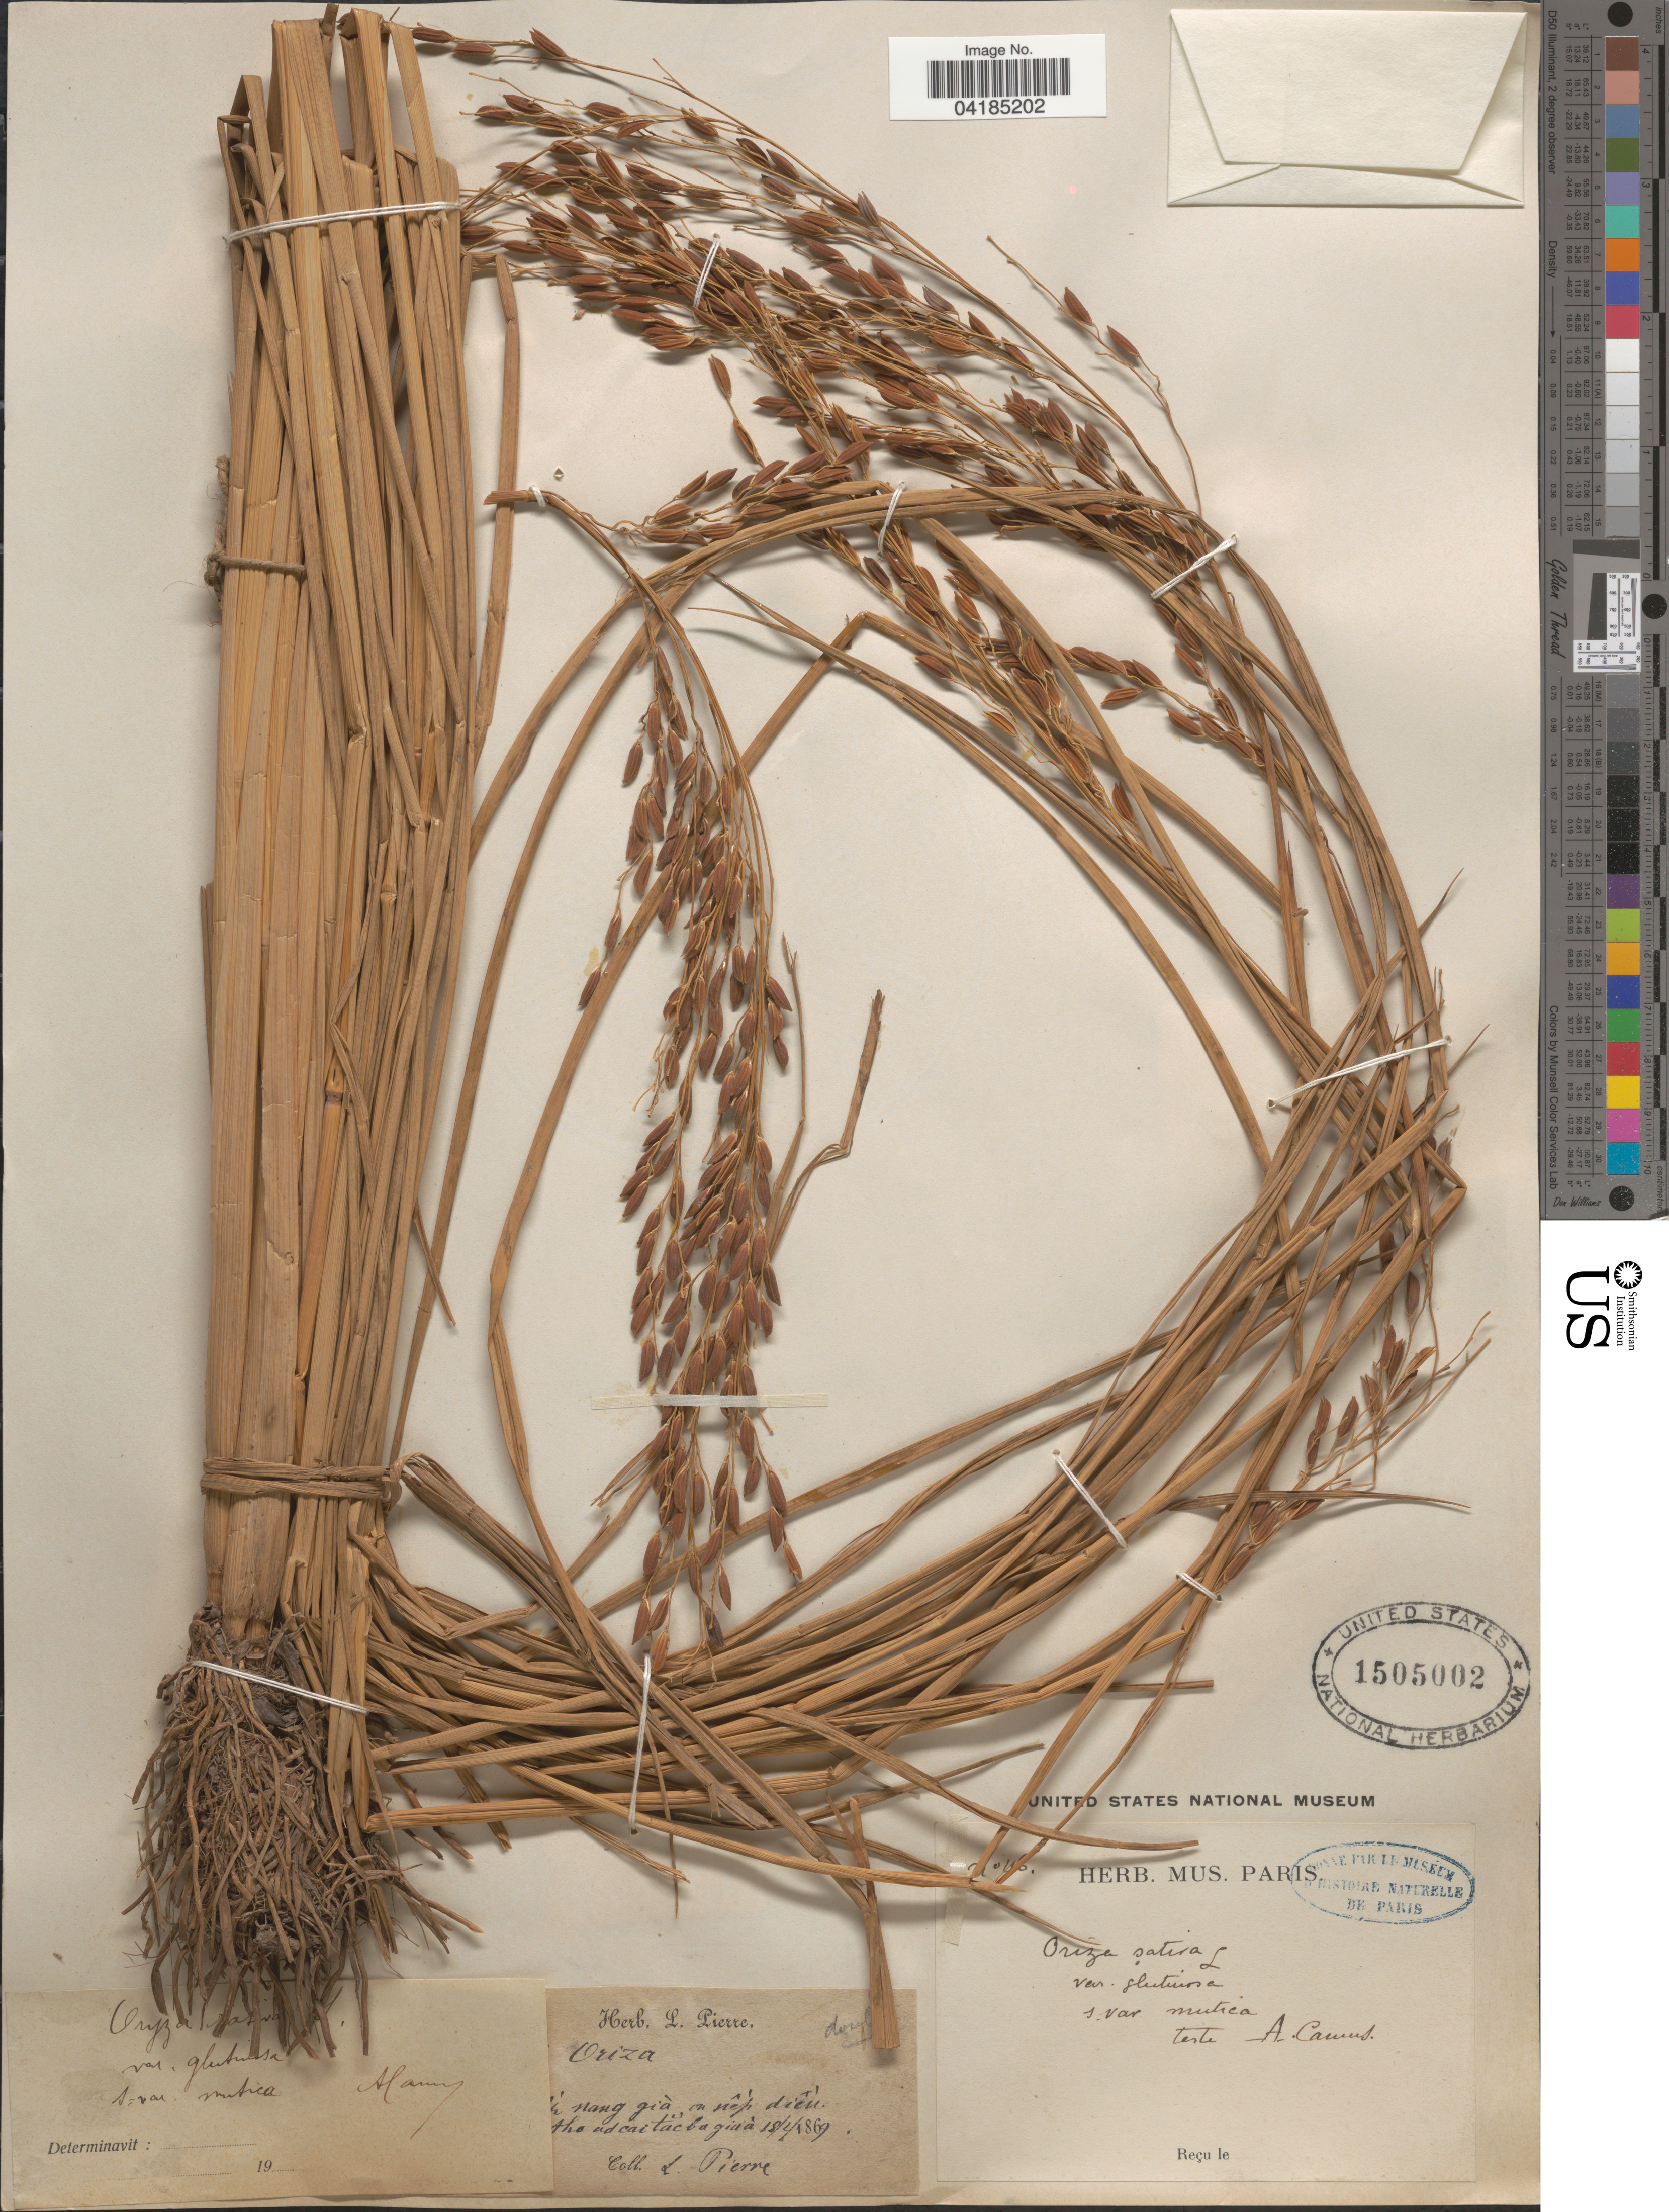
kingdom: Plantae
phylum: Tracheophyta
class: Liliopsida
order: Poales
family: Poaceae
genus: Oryza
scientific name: Oryza sativa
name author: L.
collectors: L. Pierre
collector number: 46*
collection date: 1869-02-18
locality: [illegible text] nang giá en nep dicu.[interpreted]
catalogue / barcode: US 1505002